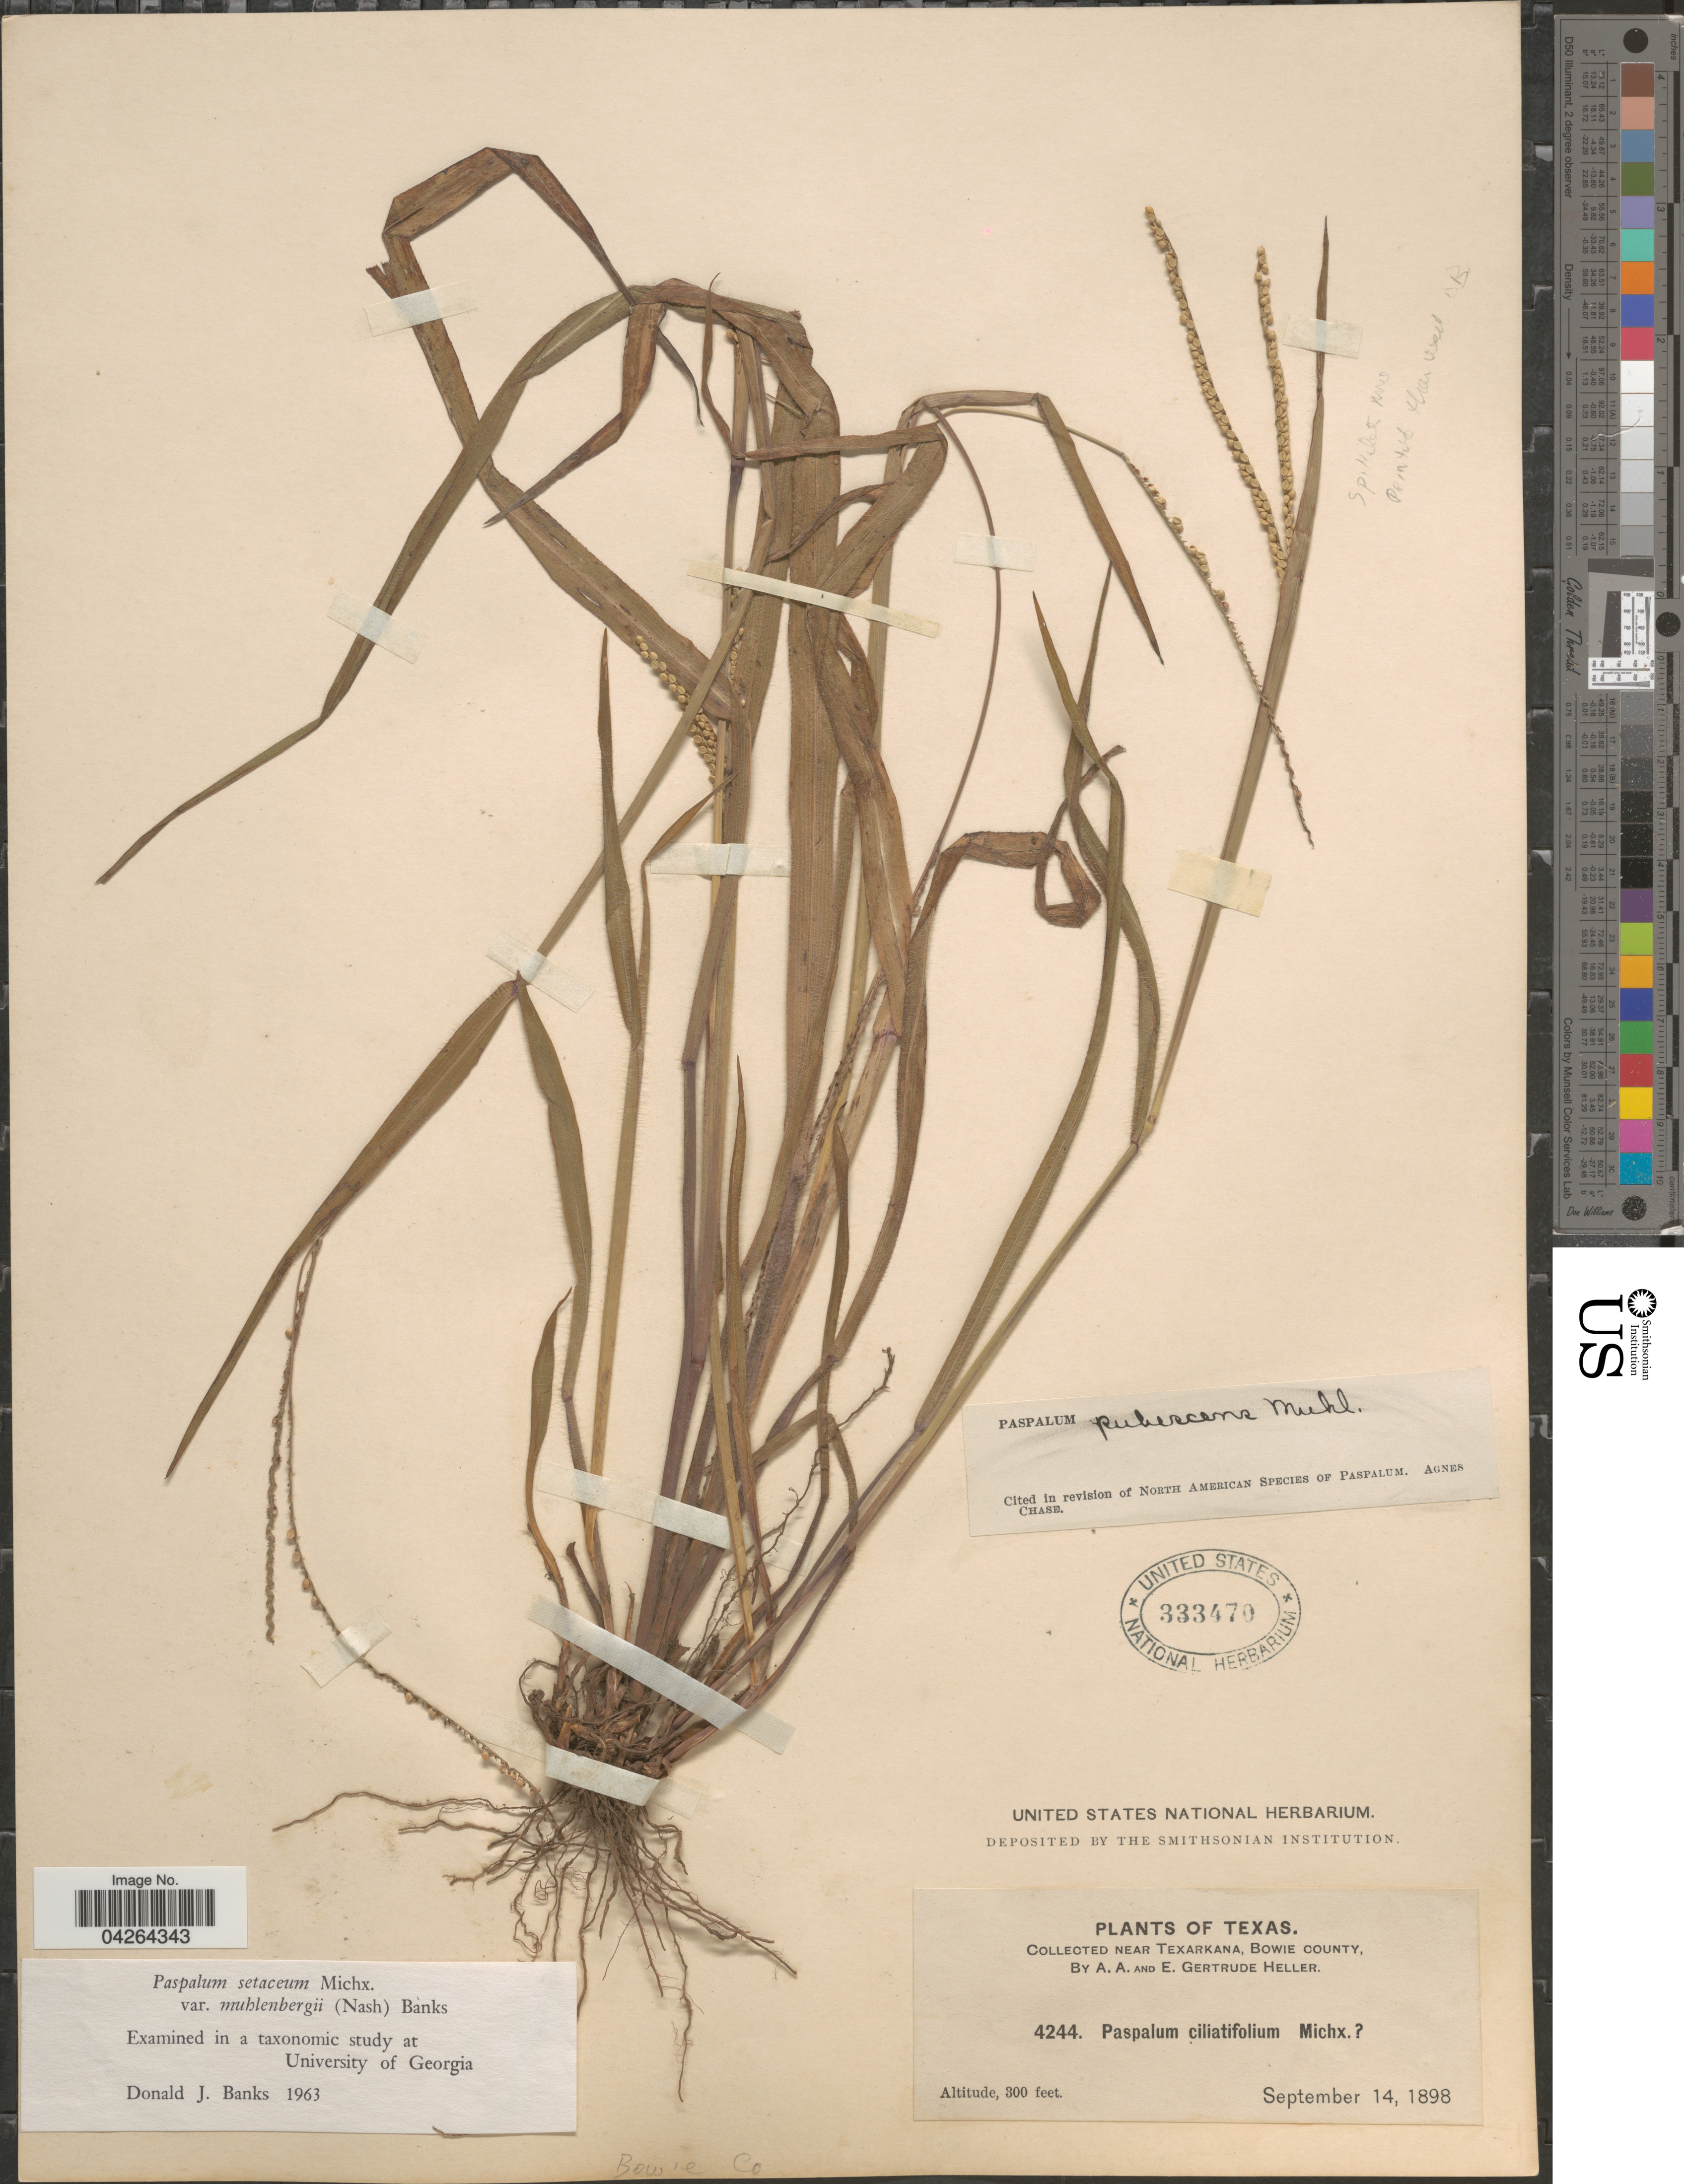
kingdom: Plantae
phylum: Tracheophyta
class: Liliopsida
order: Poales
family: Poaceae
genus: Paspalum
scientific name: Paspalum setaceum var. muhlenbergii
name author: (Nash) D.J. Banks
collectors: A. A. Heller & E. G. Heller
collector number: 4244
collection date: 1898-09-14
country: United States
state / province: Texas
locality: Near Texarkana, Bowie County.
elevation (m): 91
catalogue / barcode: US 333470